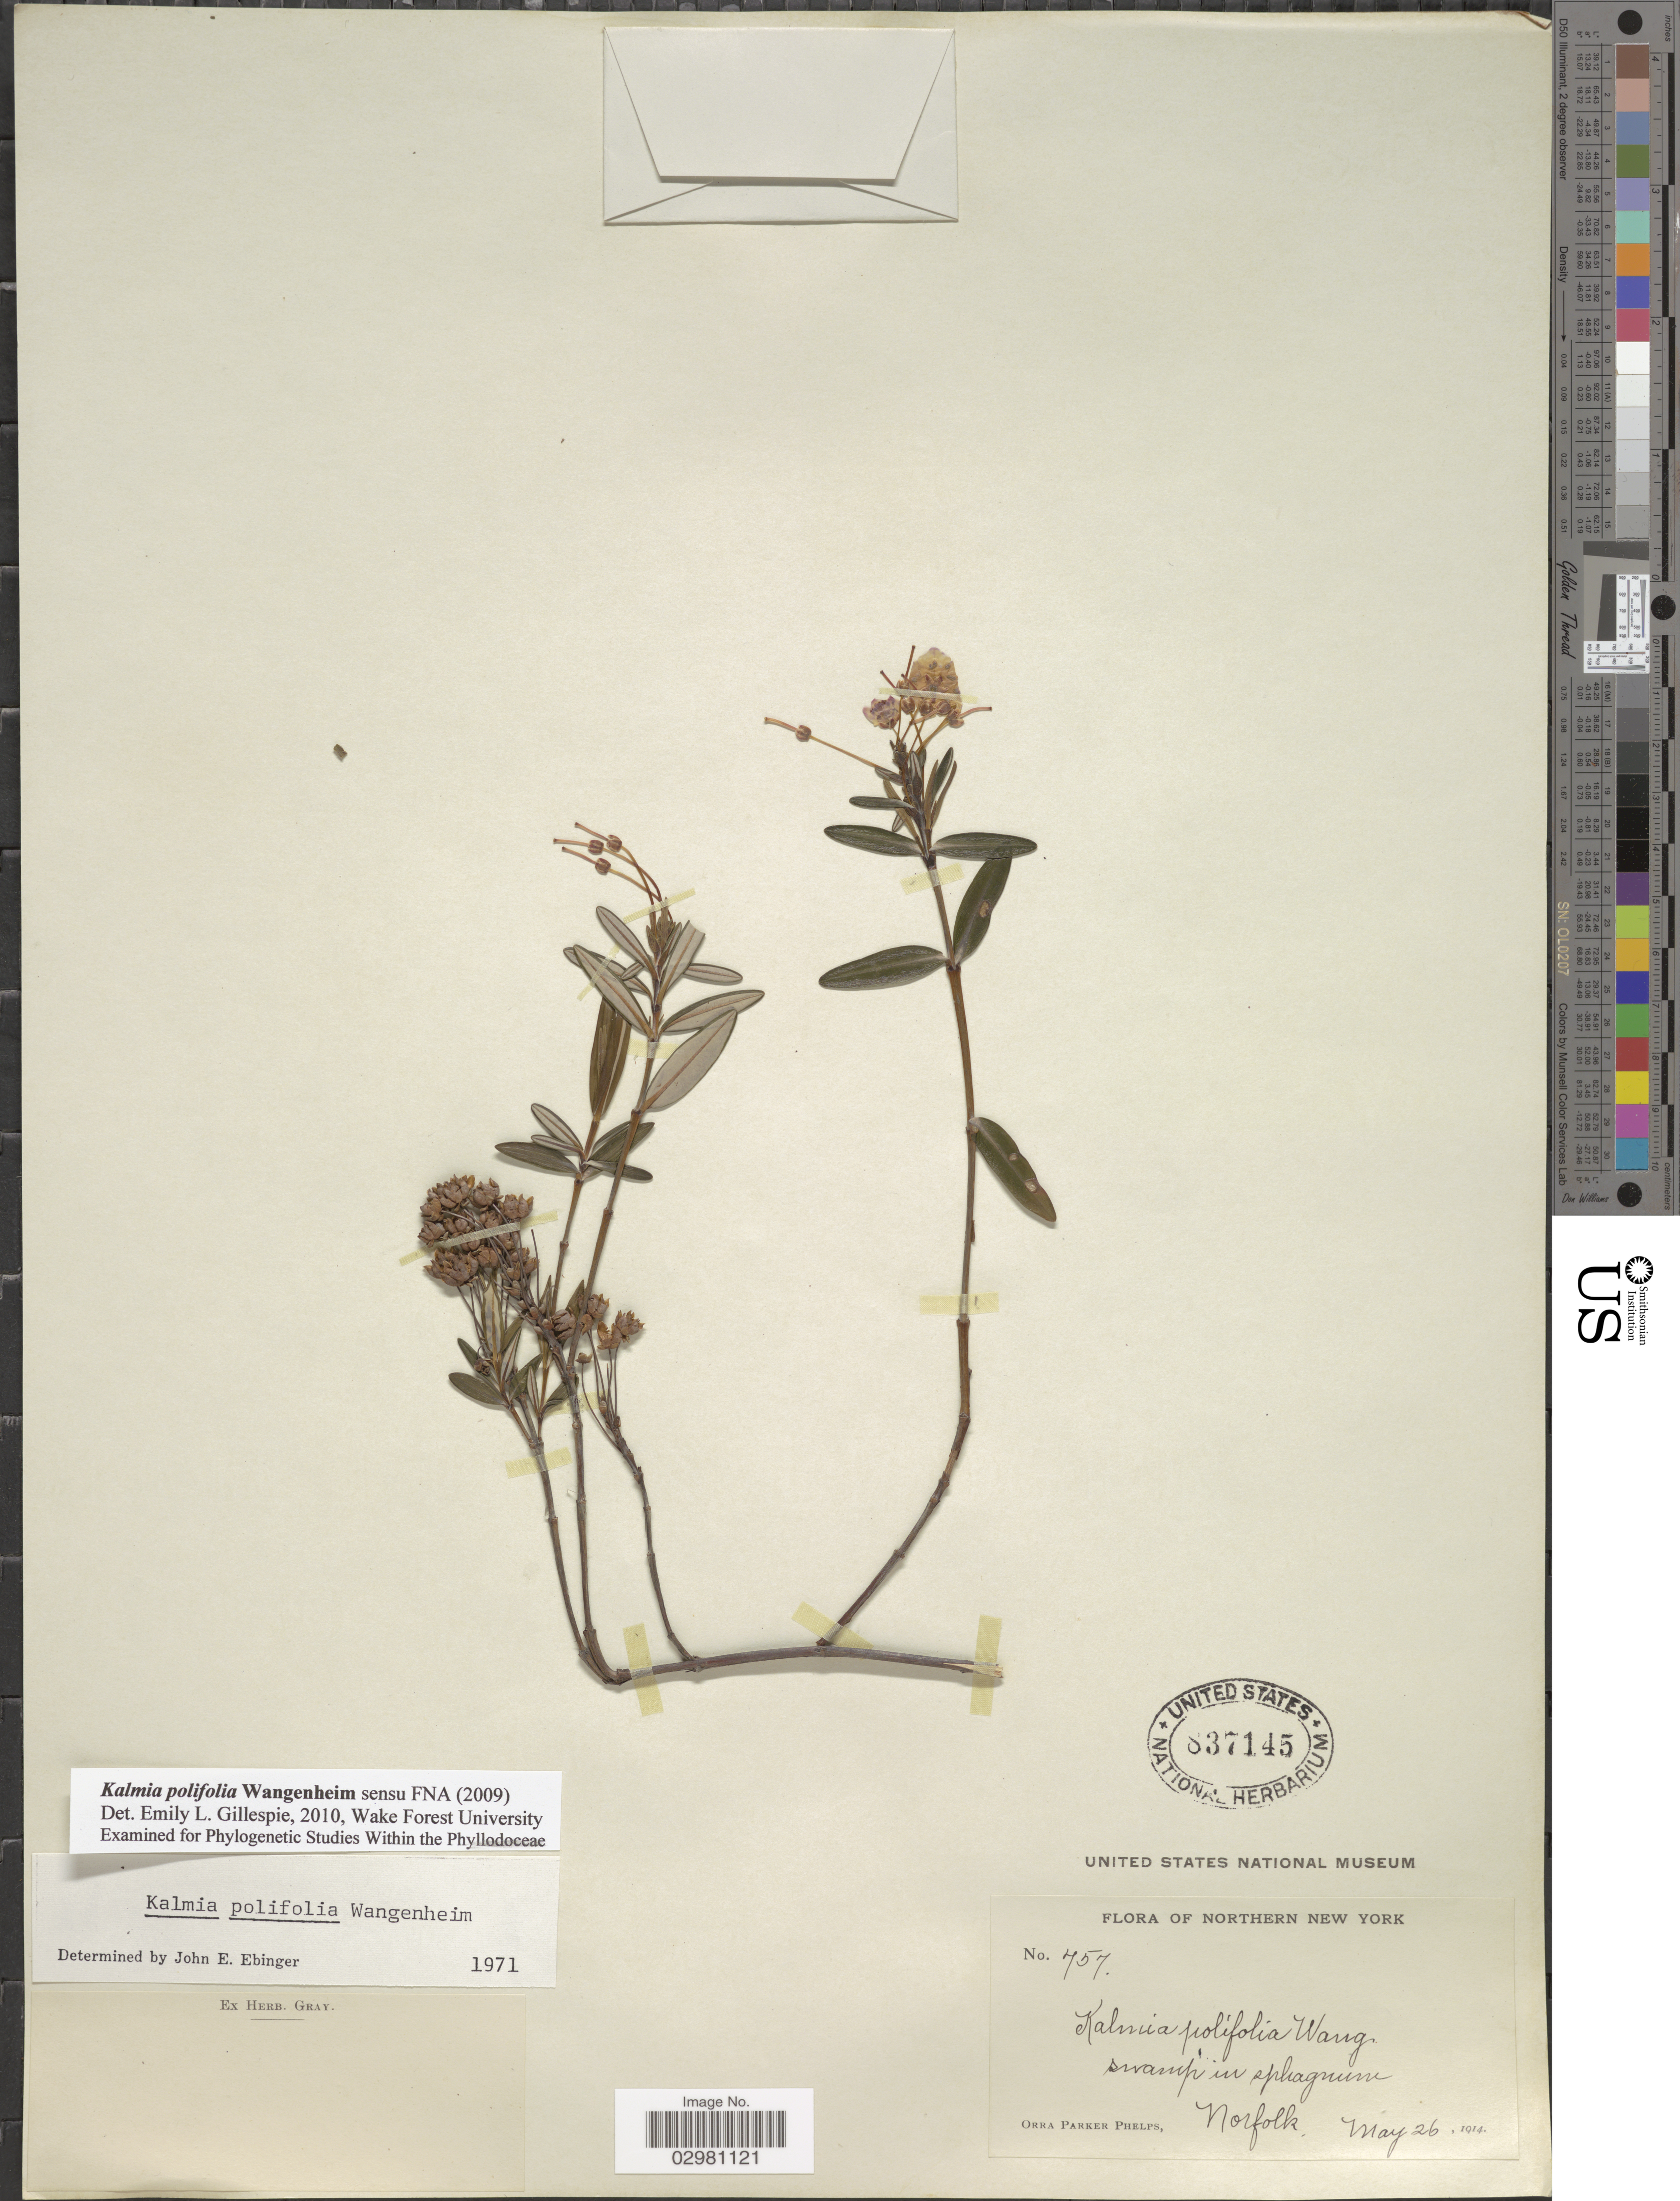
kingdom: Plantae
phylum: Tracheophyta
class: Magnoliopsida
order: Ericales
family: Ericaceae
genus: Kalmia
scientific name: Kalmia polifolia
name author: Wangenh.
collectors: O. P. Phelps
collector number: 757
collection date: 1914-05-26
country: United States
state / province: New York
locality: Northern New York. Norfolk.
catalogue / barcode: US 837145